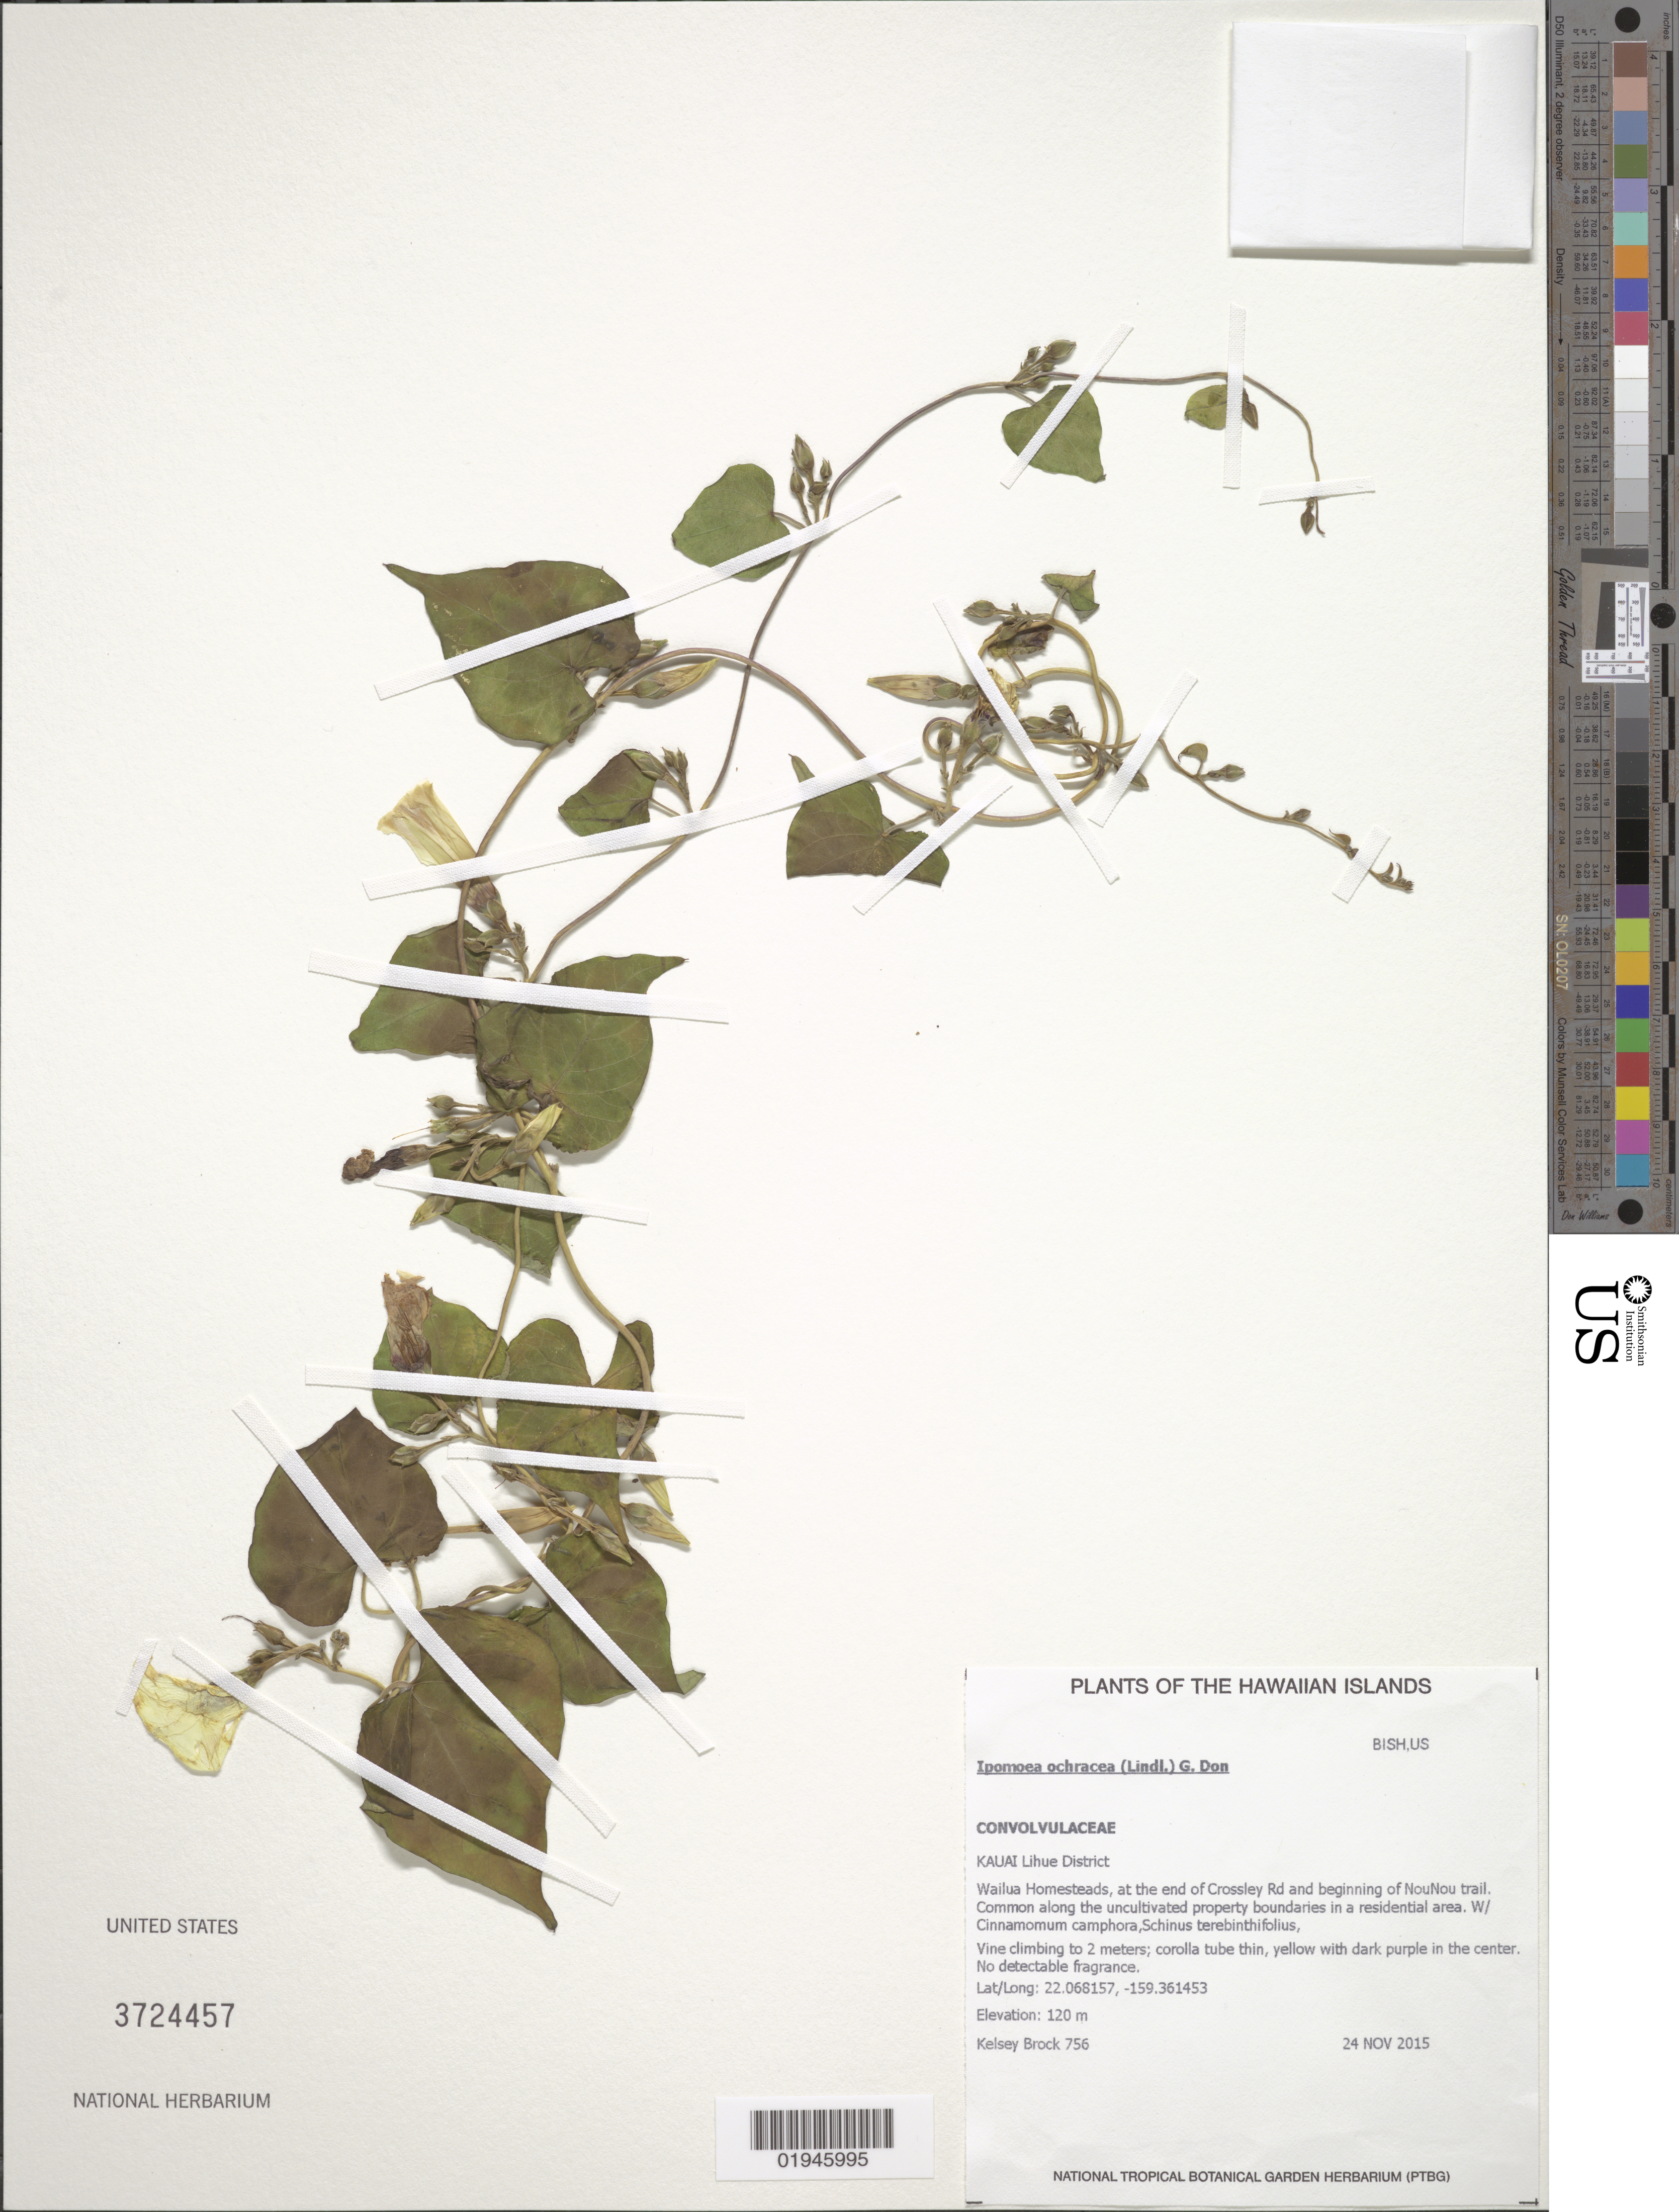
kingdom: Plantae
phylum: Tracheophyta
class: Magnoliopsida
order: Solanales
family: Convolvulaceae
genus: Ipomoea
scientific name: Ipomoea ochracea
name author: (Lindl.) G. Don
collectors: K. Brock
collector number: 756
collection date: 2015-11-24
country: United States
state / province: Hawaii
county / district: Kauai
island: Kaua'i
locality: Lihue District, Wailua Homesteads, at the end of Crossley Rd. and beginning of NouNou trail.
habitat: Uncultivated property boundaries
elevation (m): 120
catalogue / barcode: US 3724457